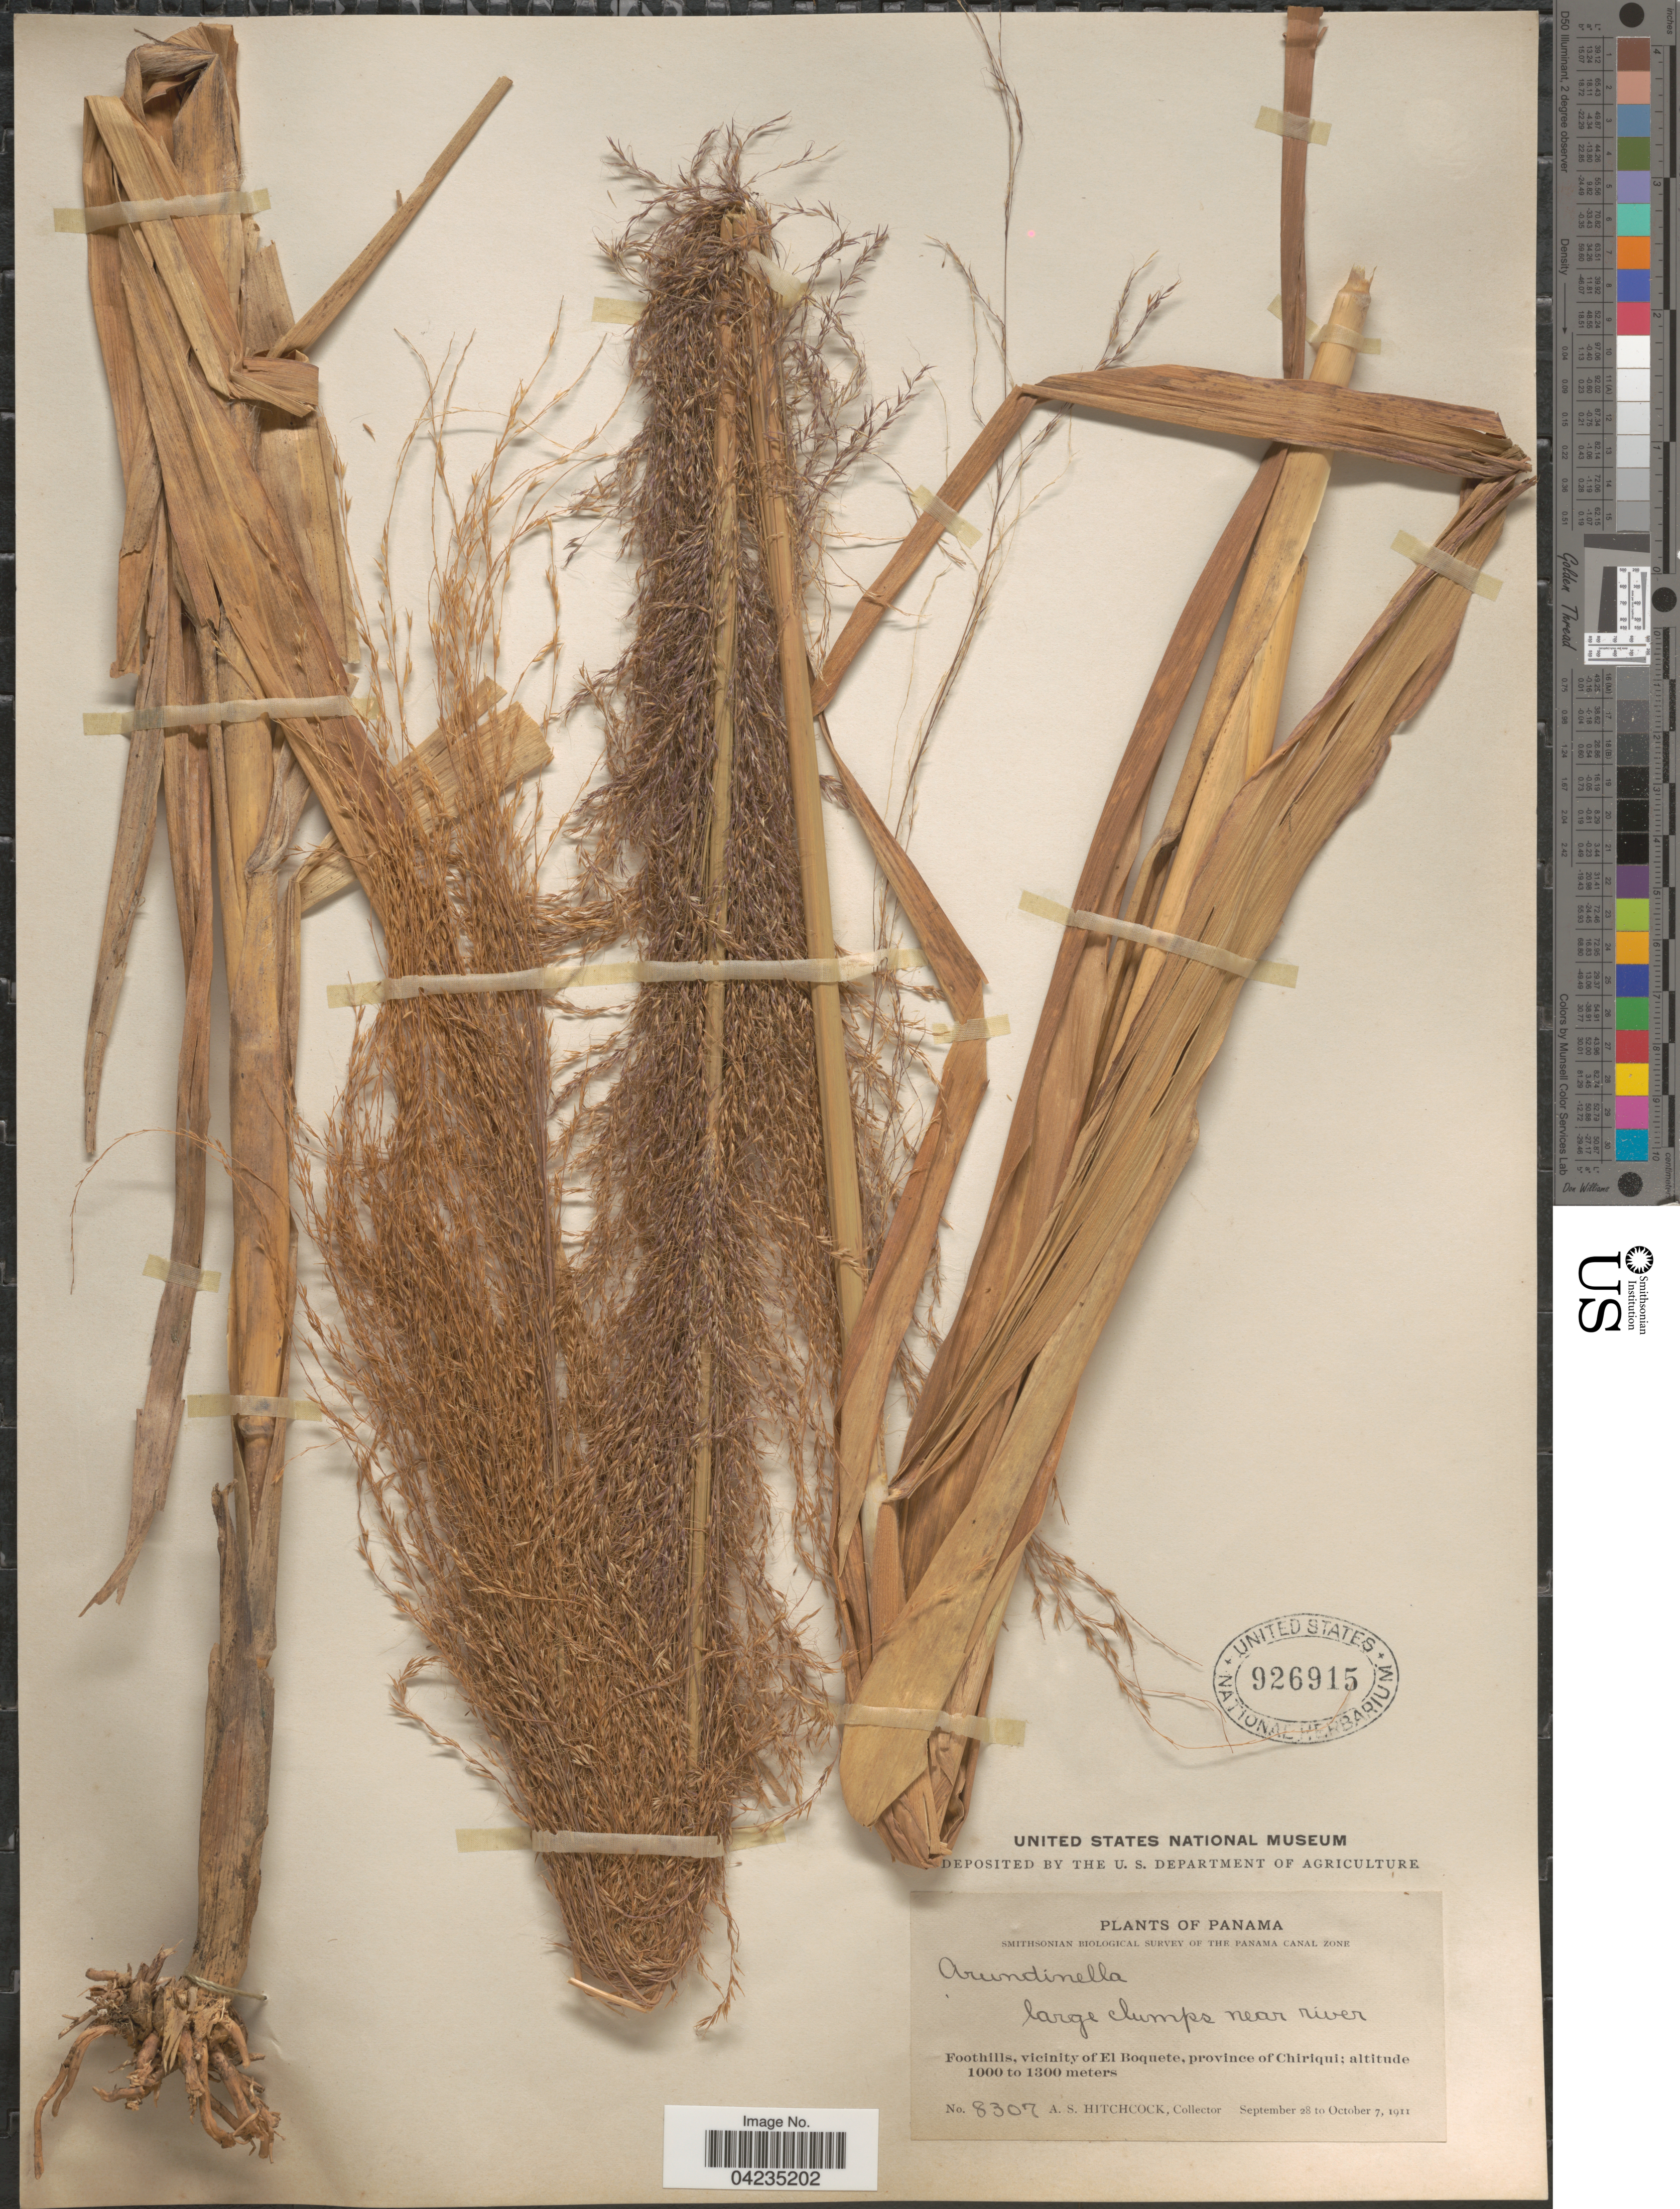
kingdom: Plantae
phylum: Tracheophyta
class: Liliopsida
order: Poales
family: Poaceae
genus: Arundinella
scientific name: Arundinella deppeana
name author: Nees ex Steud.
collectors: A. S. Hitchcock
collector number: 8307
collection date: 1911-09-28/1911-10-07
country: Panama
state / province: Chiriqui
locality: Smithsonian Biological Survey of the Panama Canal Zone. Large clumps near river. Foothills, vicinity of El Boquete.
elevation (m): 1000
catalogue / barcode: US 926915